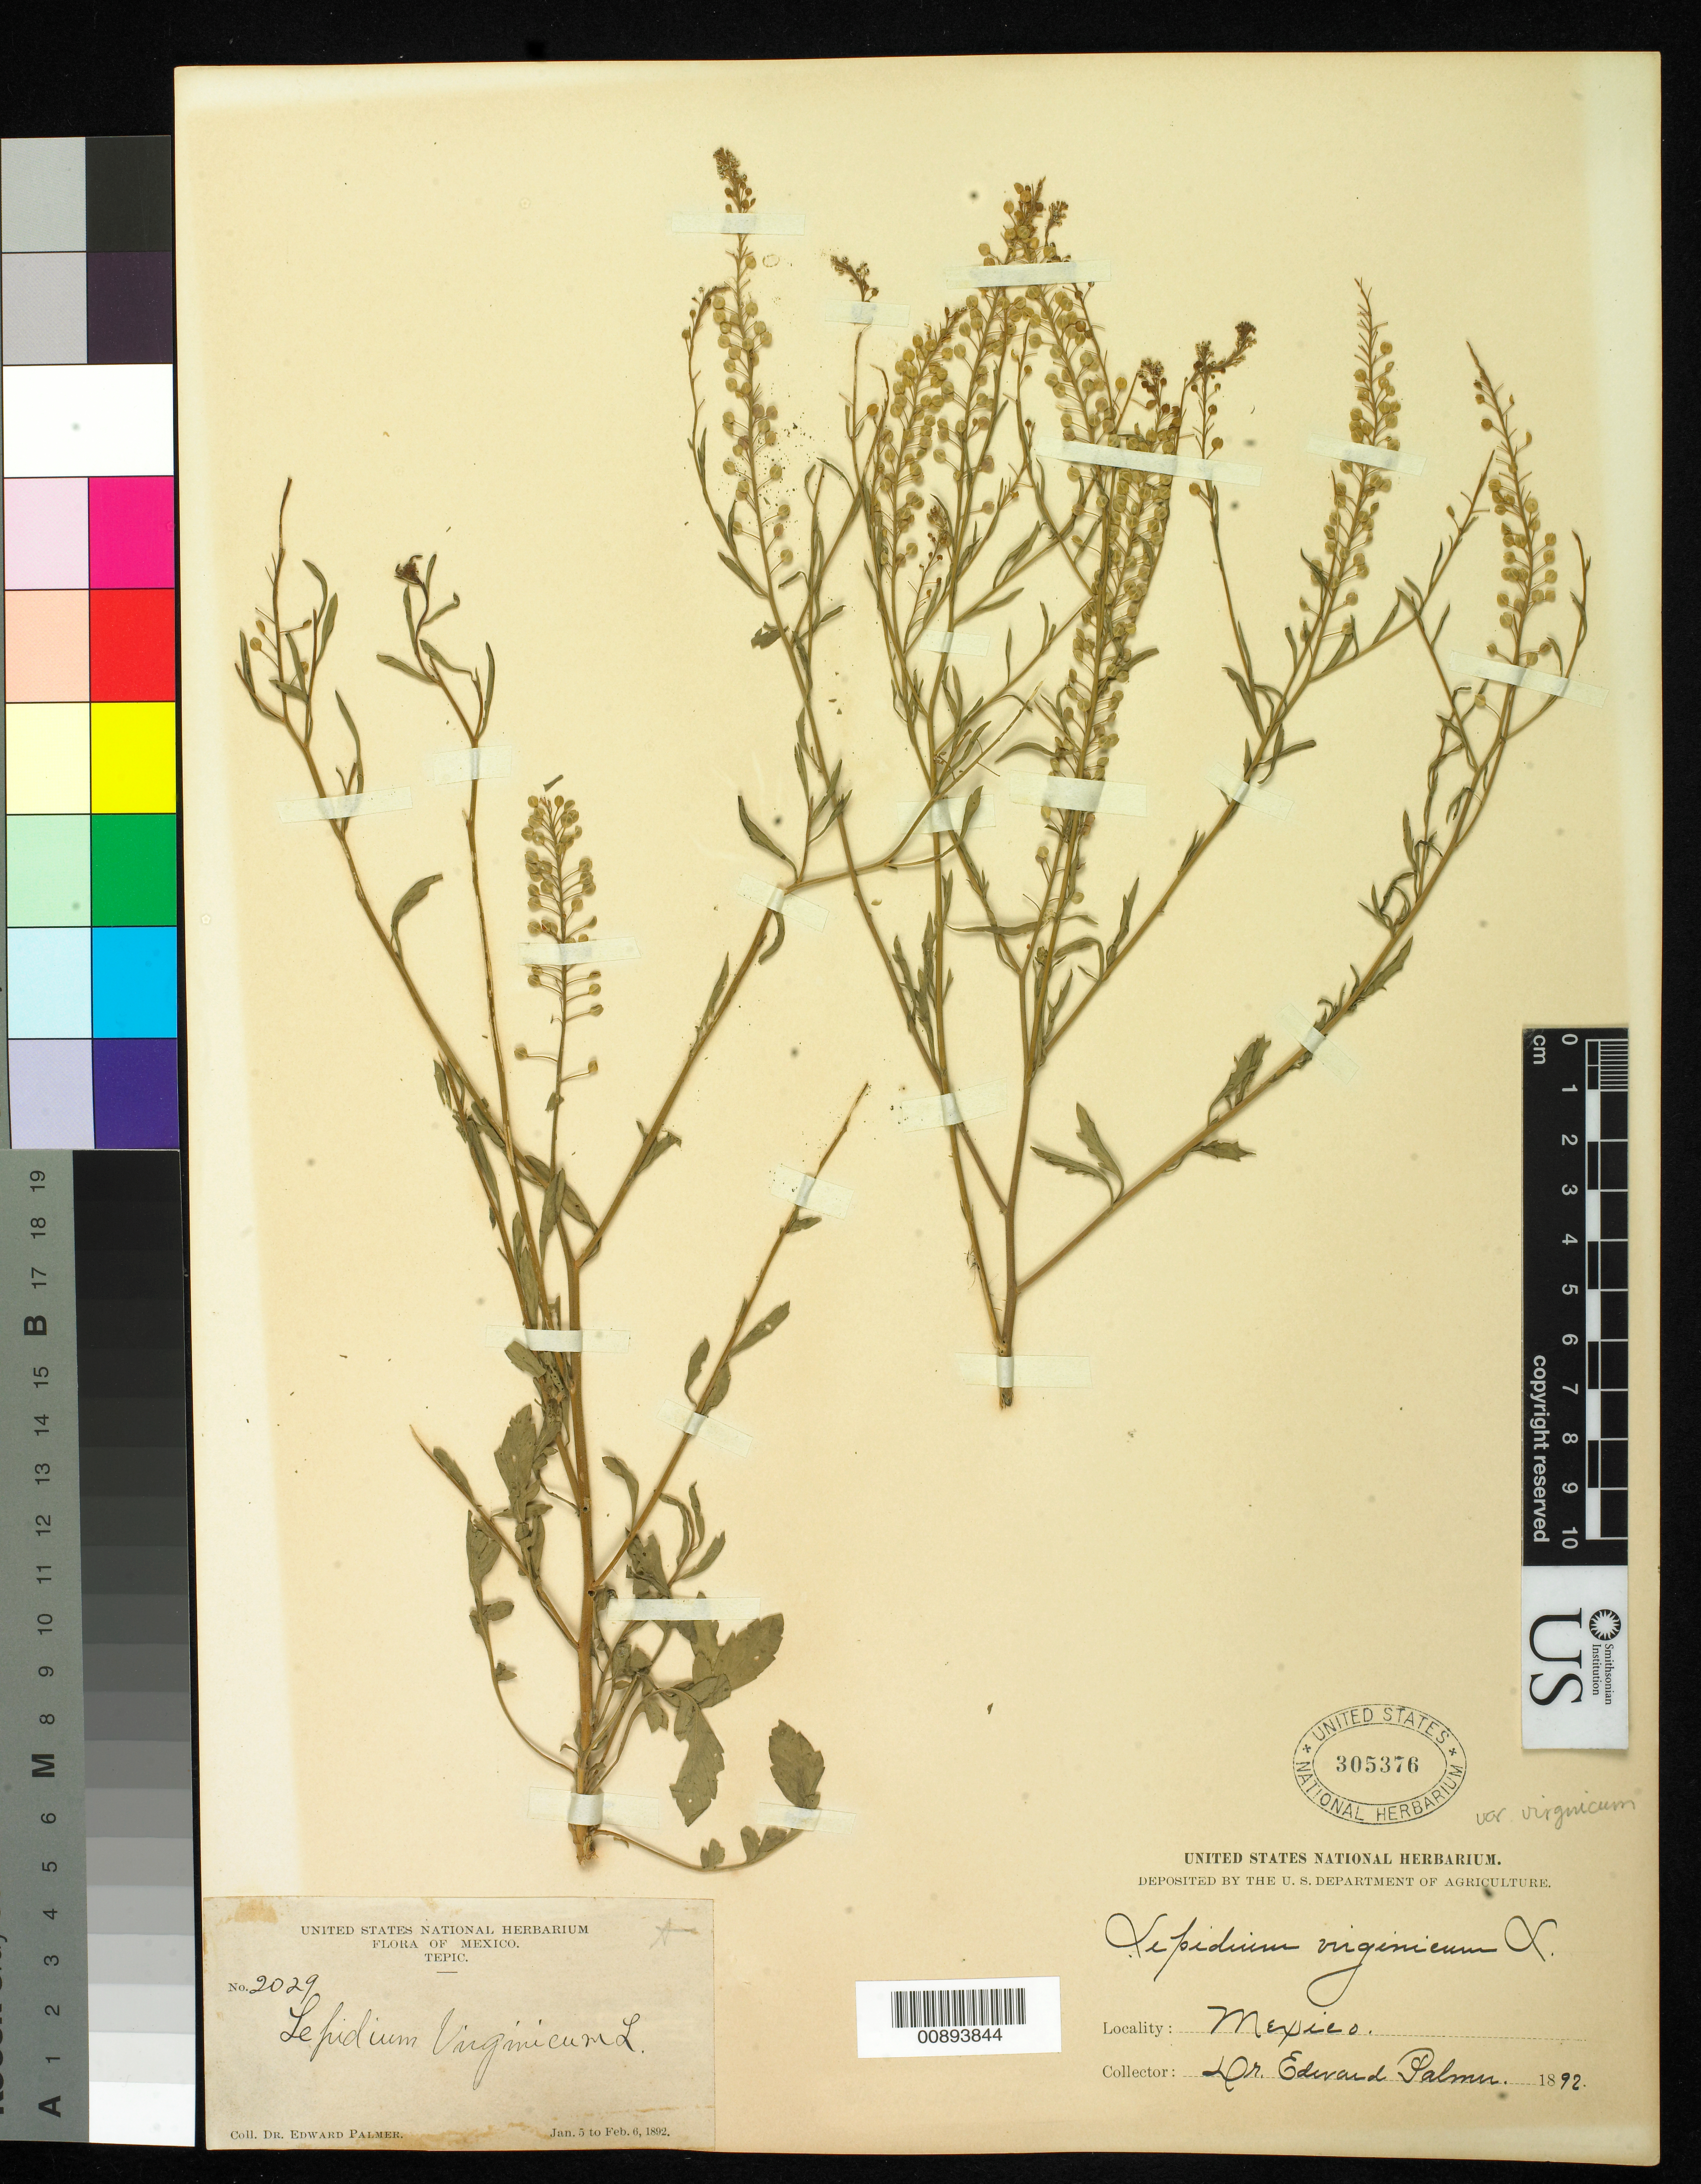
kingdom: Plantae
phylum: Tracheophyta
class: Magnoliopsida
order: Brassicales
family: Brassicaceae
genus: Lepidium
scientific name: Lepidium virginicum var. virginicum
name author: L.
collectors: E. Palmer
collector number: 2029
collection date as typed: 05 Jan 1892 to 06 Feb 1892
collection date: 1892-01-05/1892-02-06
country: Mexico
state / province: Nayarit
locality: Tepic, Nayarit.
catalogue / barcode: US 305376